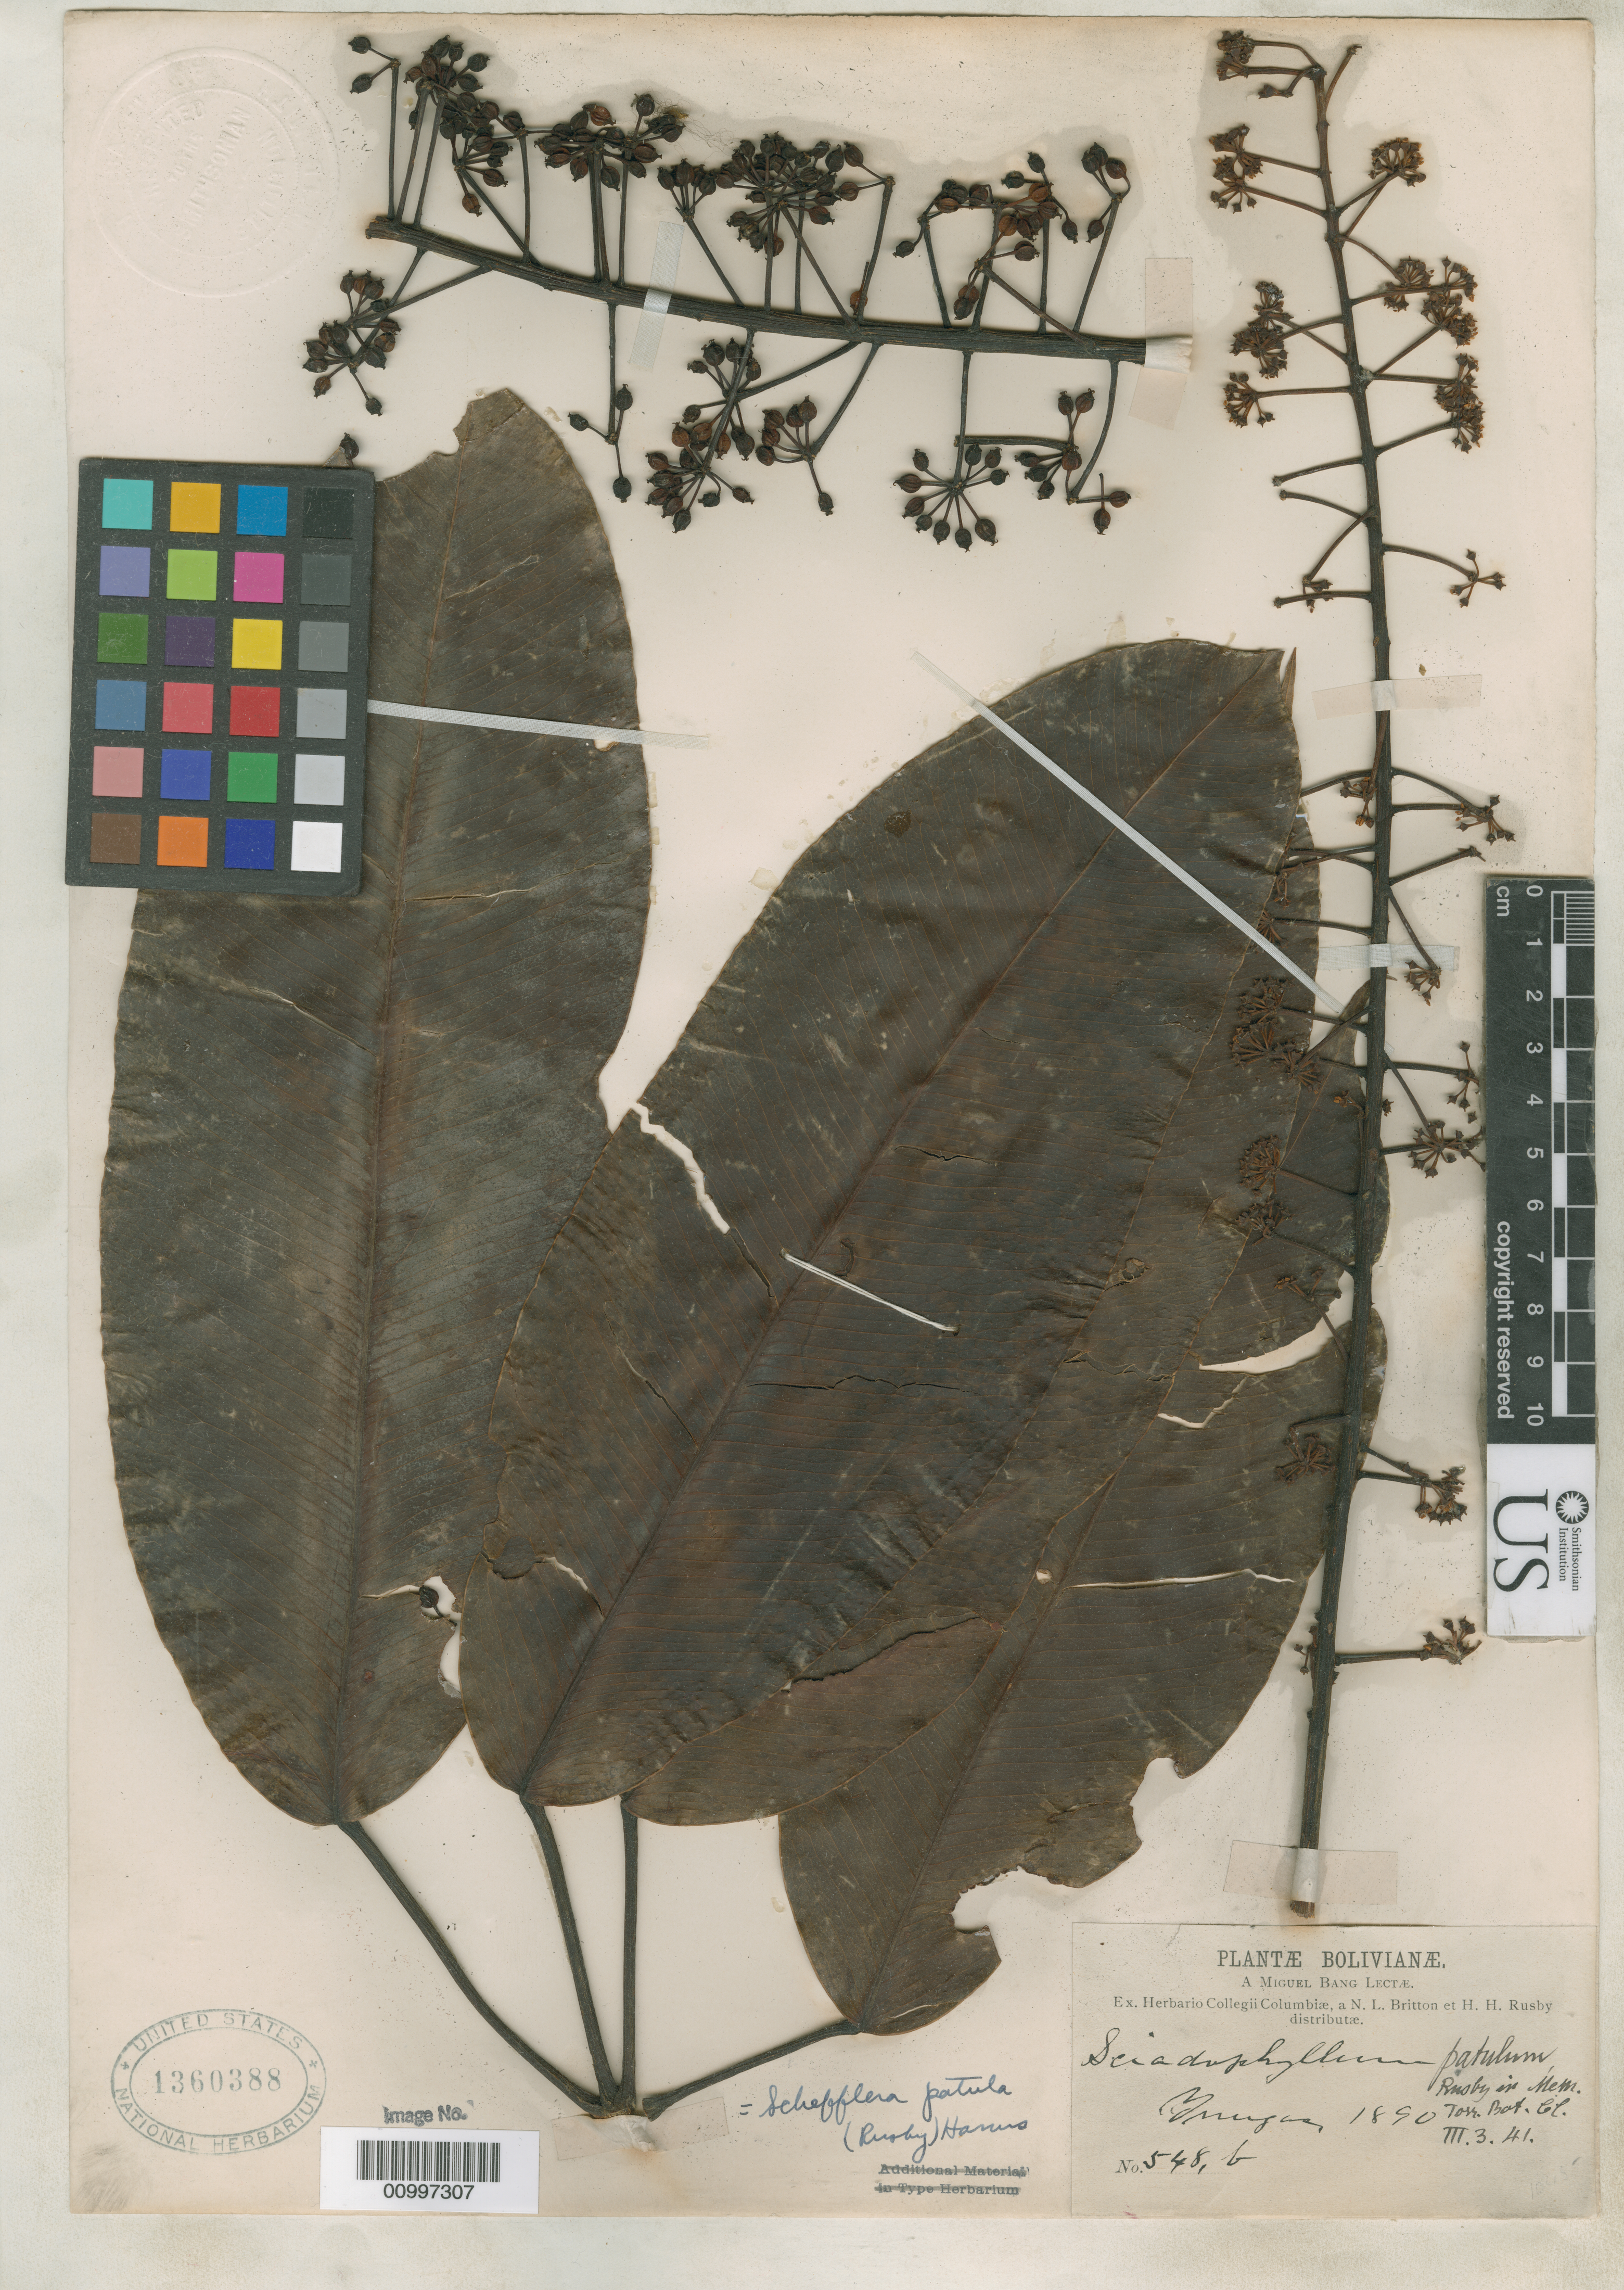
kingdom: Plantae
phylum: Tracheophyta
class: Magnoliopsida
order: Apiales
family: Araliaceae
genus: Sciodaphyllum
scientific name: Sciodaphyllum patulum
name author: Rusby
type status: Isotype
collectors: M. Bang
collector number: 548b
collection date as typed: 1890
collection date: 1890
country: Bolivia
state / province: La Paz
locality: Yungas.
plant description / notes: From the herbarium of J. Donnell Smith.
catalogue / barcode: US 1360388